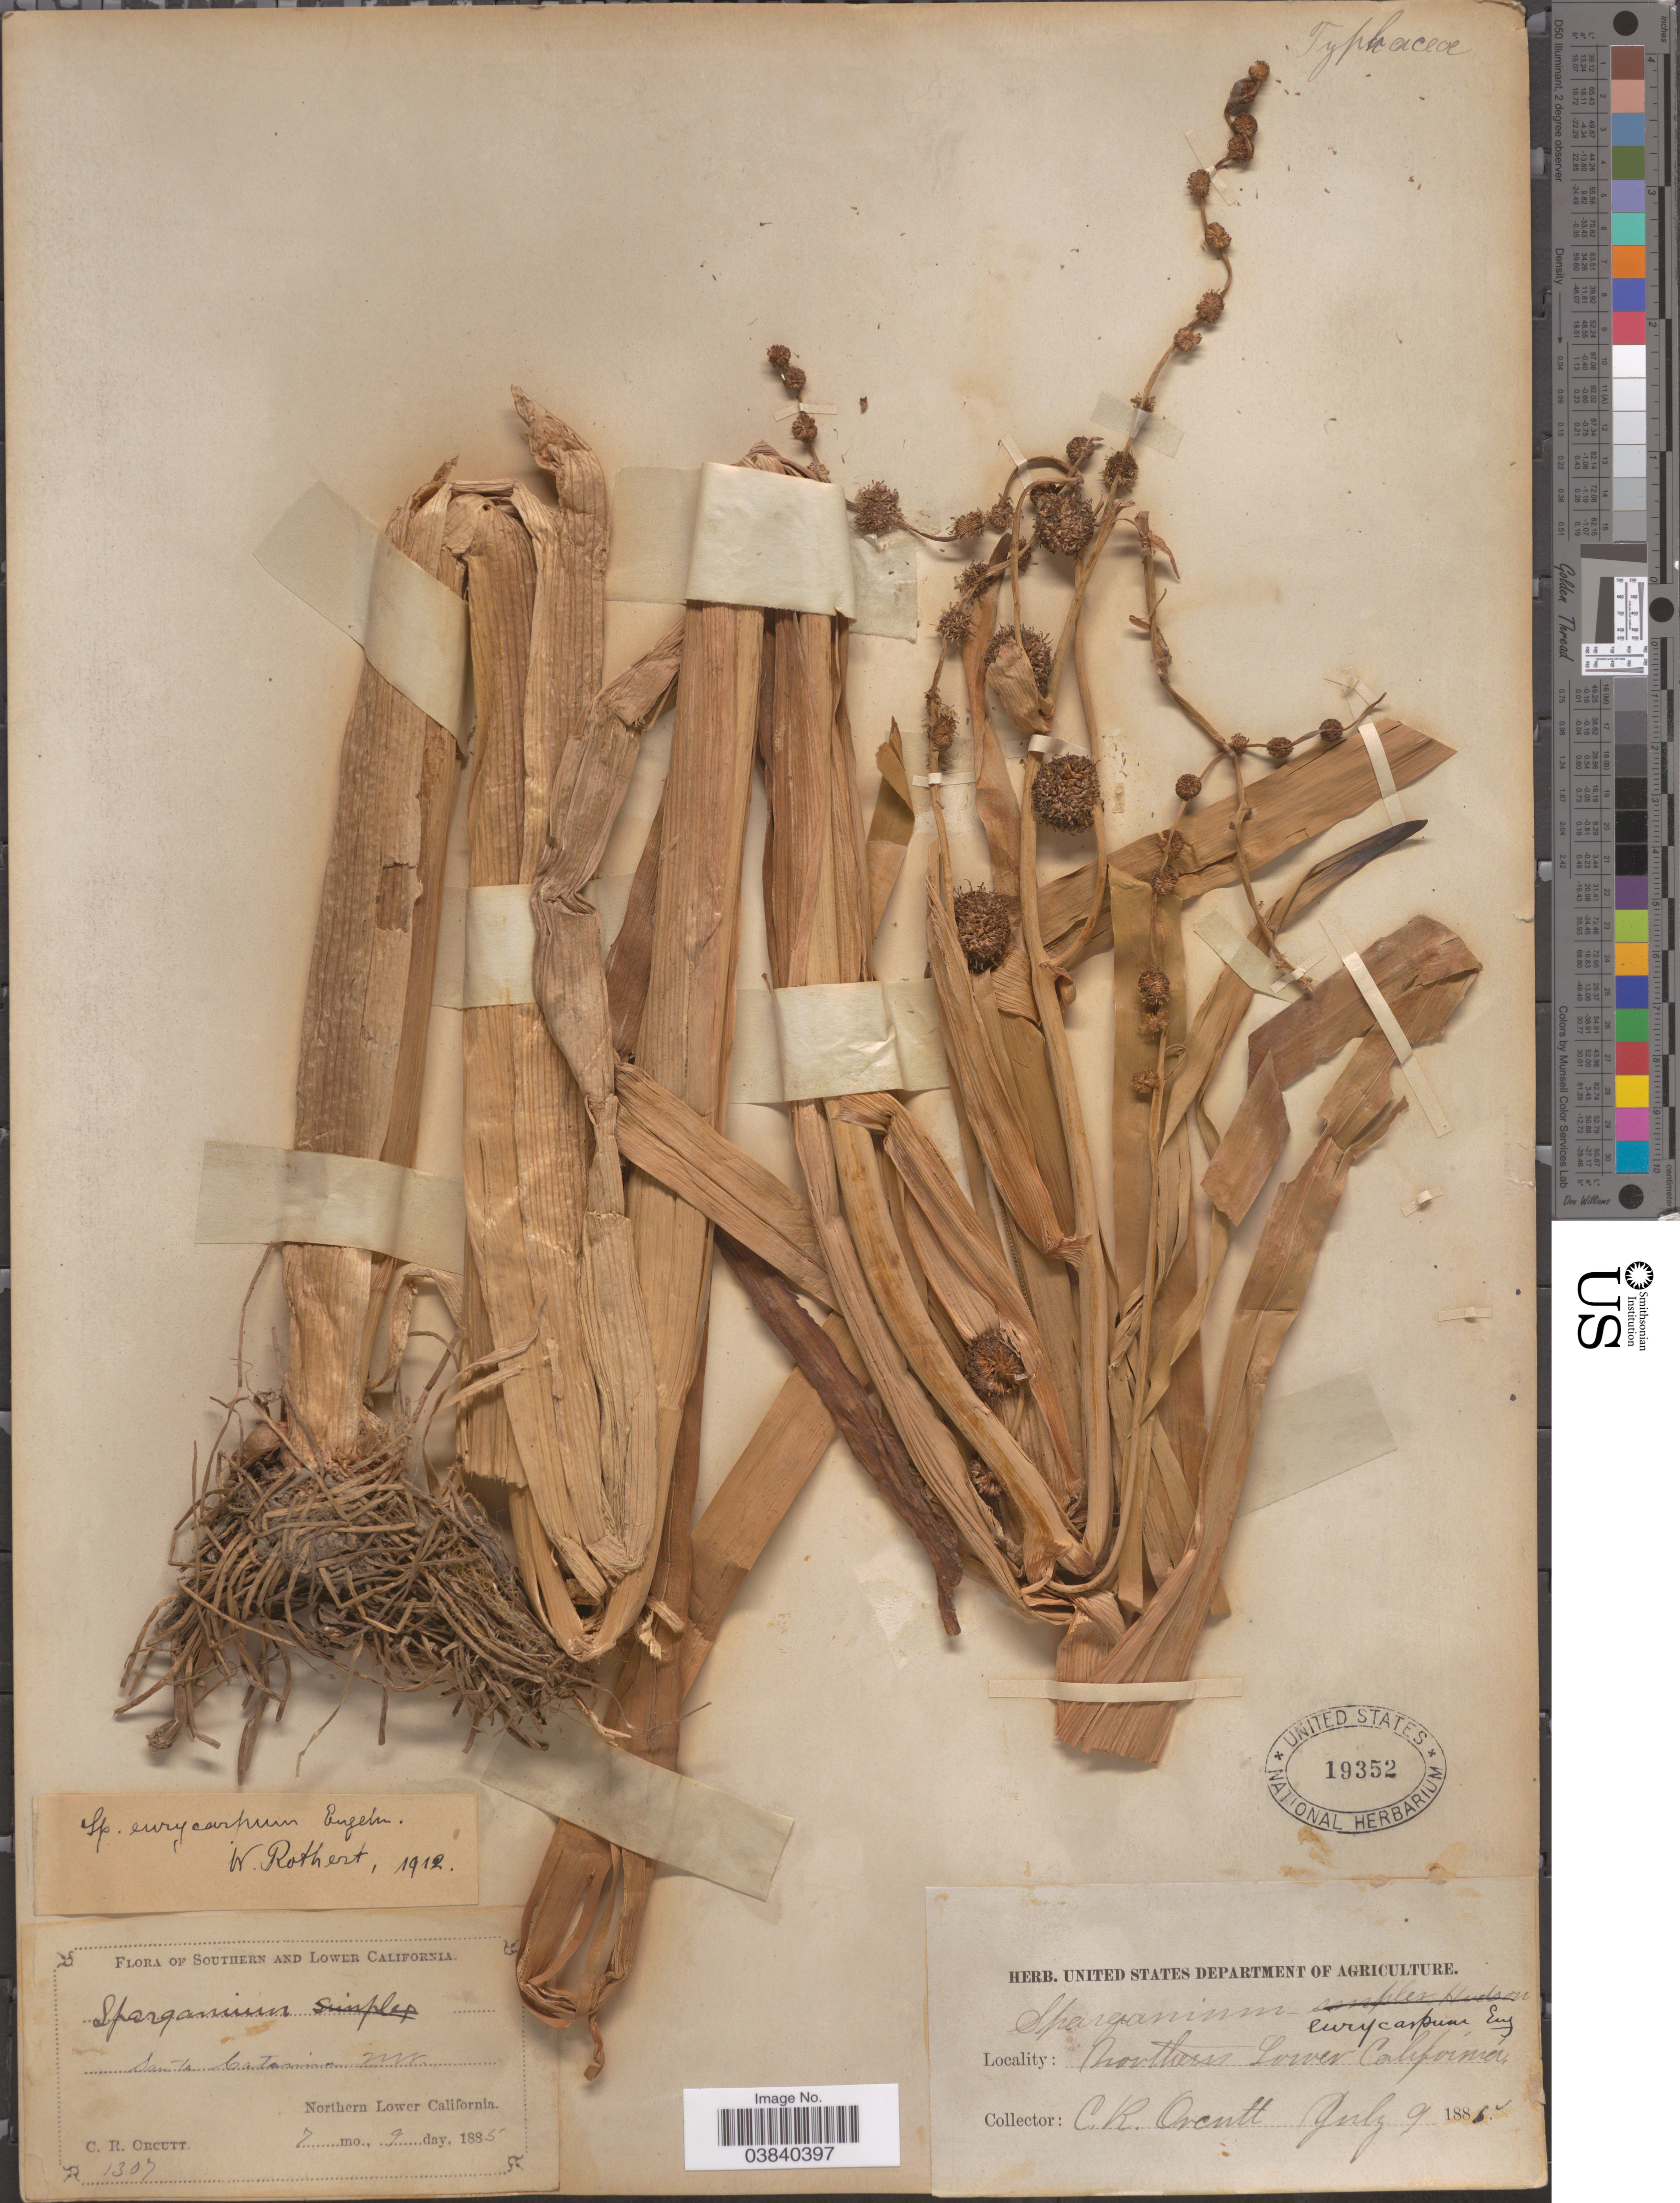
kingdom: Plantae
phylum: Tracheophyta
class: Liliopsida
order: Poales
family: Typhaceae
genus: Sparganium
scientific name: Sparganium eurycarpum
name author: Engelm.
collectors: C. R. Orcutt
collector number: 1307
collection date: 1885-07-09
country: United States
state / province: California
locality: Southern and Lower California. Santa Catarina Mt. Northern Lower California.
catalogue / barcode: US 19352